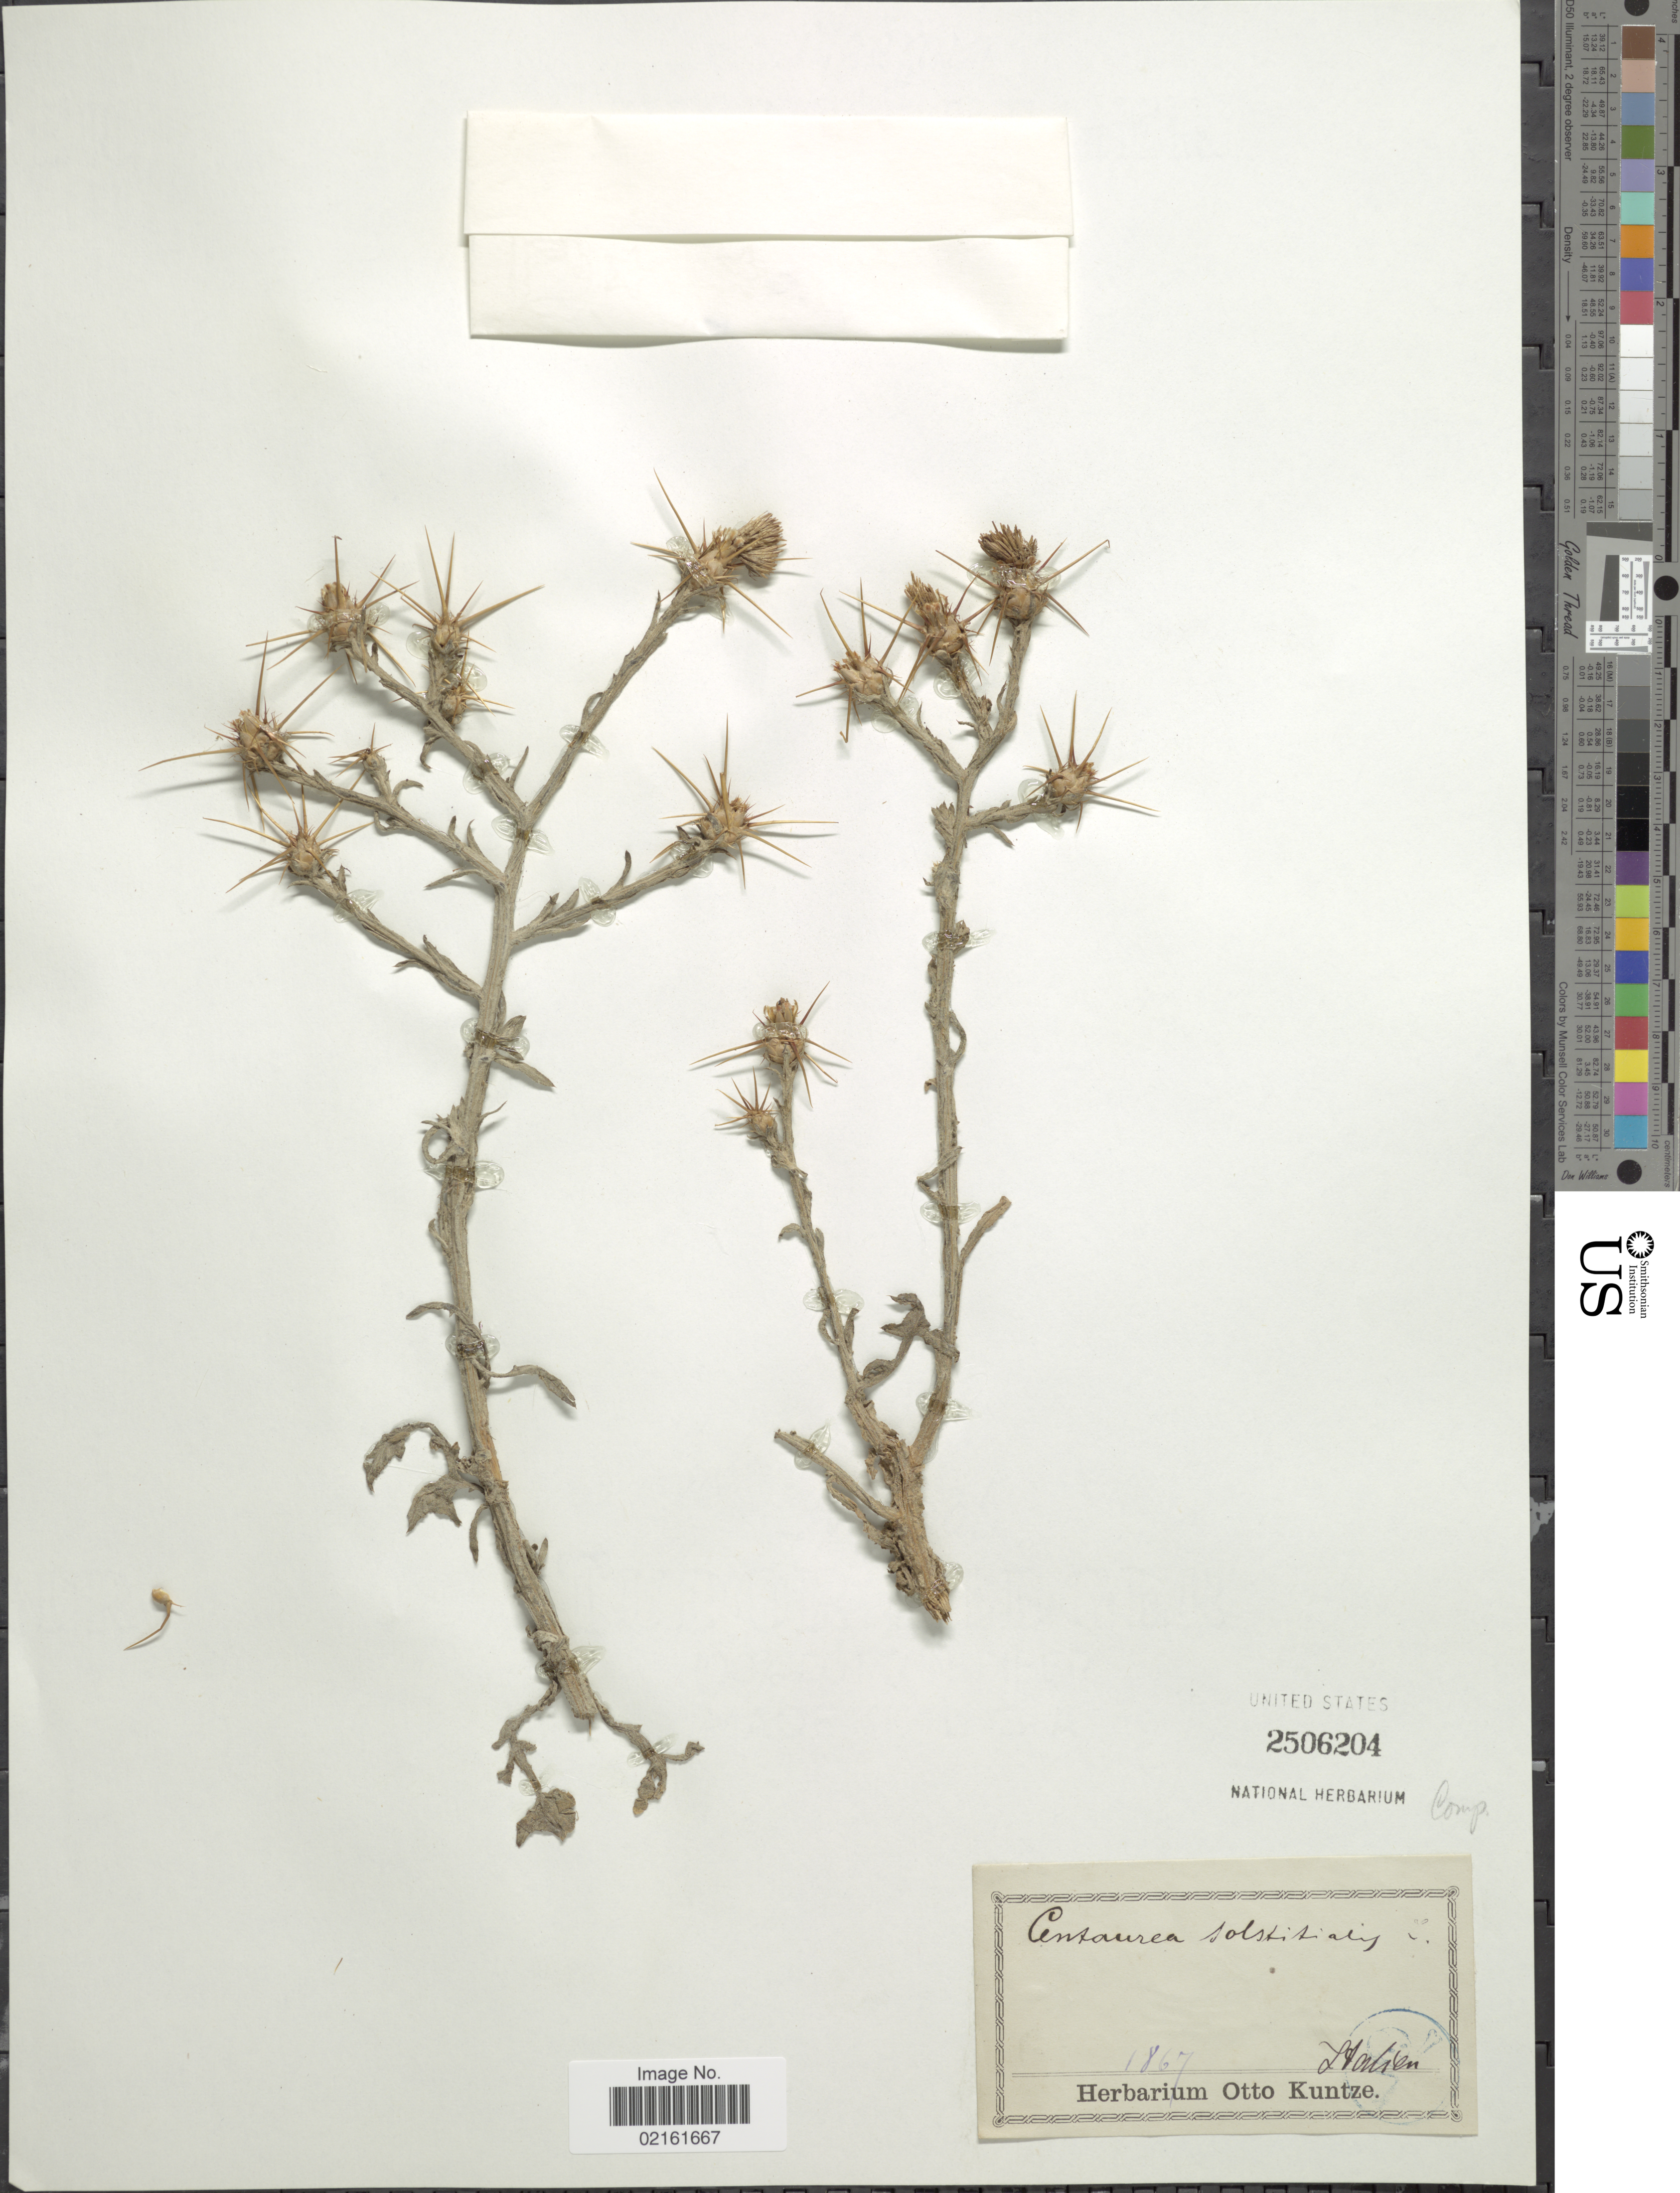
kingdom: Plantae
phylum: Tracheophyta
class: Magnoliopsida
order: Asterales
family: Asteraceae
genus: Centaurea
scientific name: Centaurea solstitialis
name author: L.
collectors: ex herb. Otto Kuntze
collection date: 1867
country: Italy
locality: Statien [interpreted]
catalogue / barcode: US 2506204